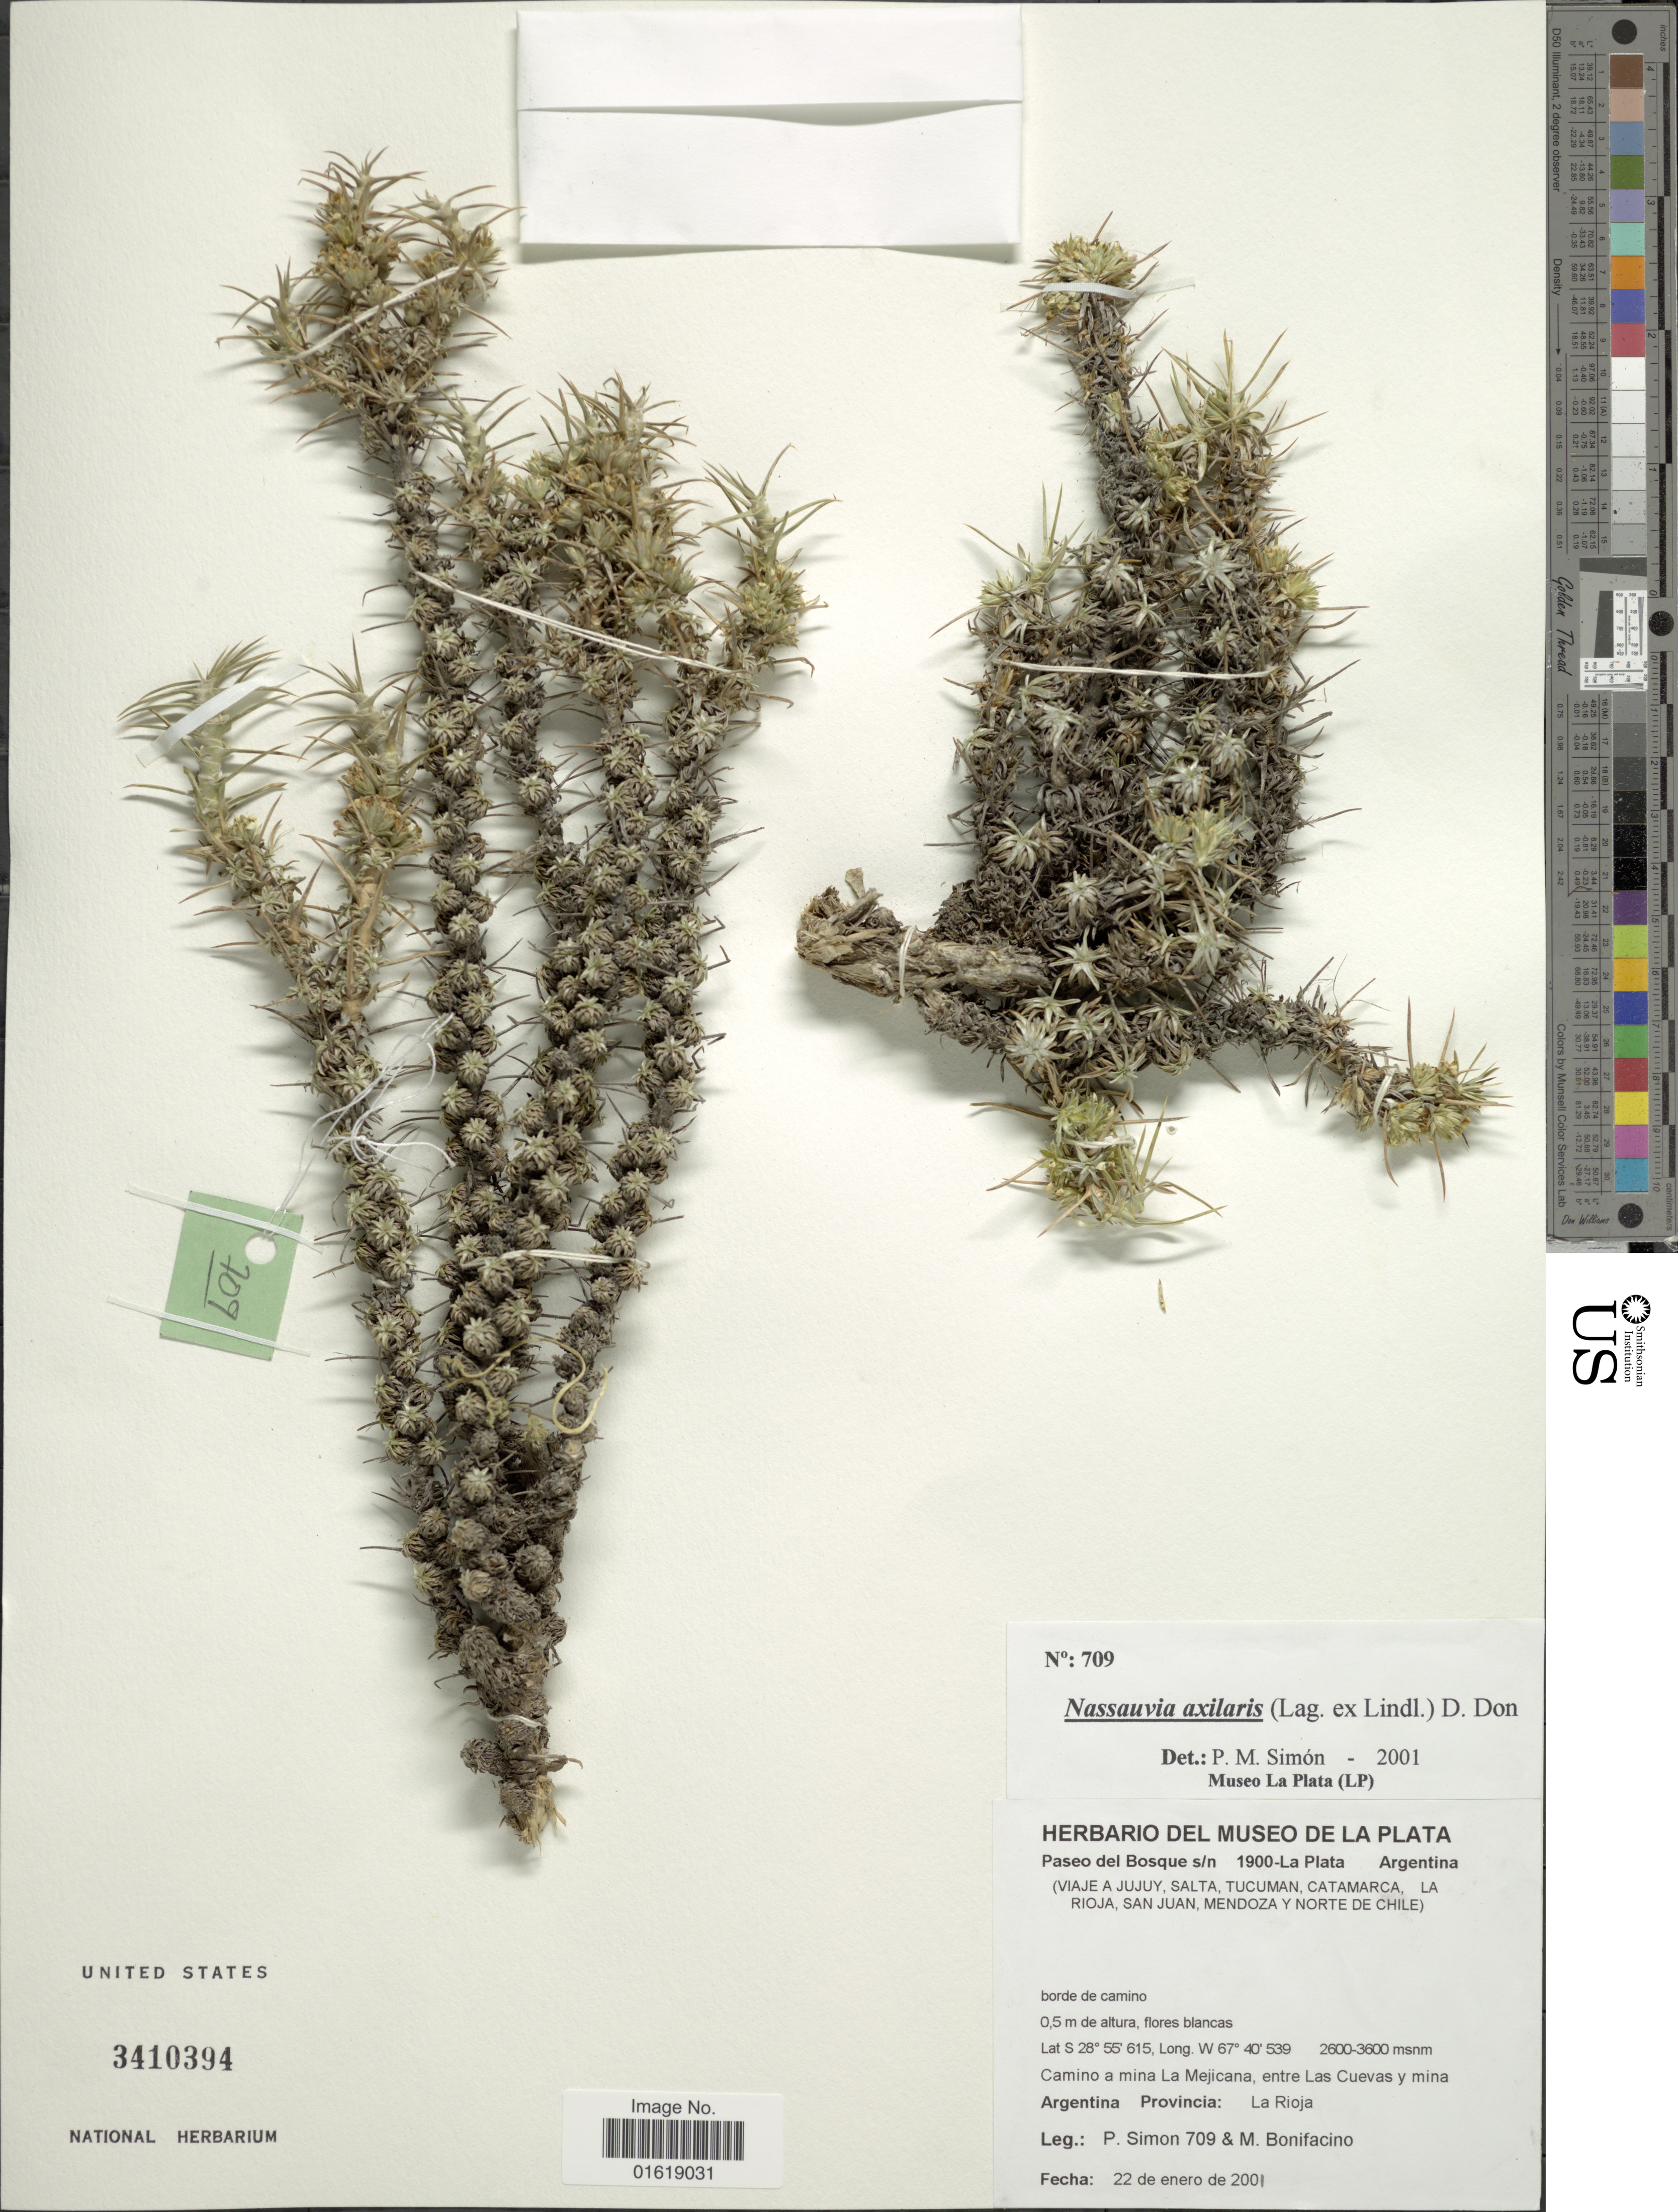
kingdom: Plantae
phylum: Tracheophyta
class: Magnoliopsida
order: Asterales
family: Asteraceae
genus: Nassauvia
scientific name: Nassauvia axillaris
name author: D. Don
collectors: P. Simon & M. Bonifacino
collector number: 709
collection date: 2001-01-22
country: Argentina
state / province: La Rioja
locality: Camino a mina La Mejicana, entre Las Cuevas y mina. Argentina.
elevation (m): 2600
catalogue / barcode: US 3410394